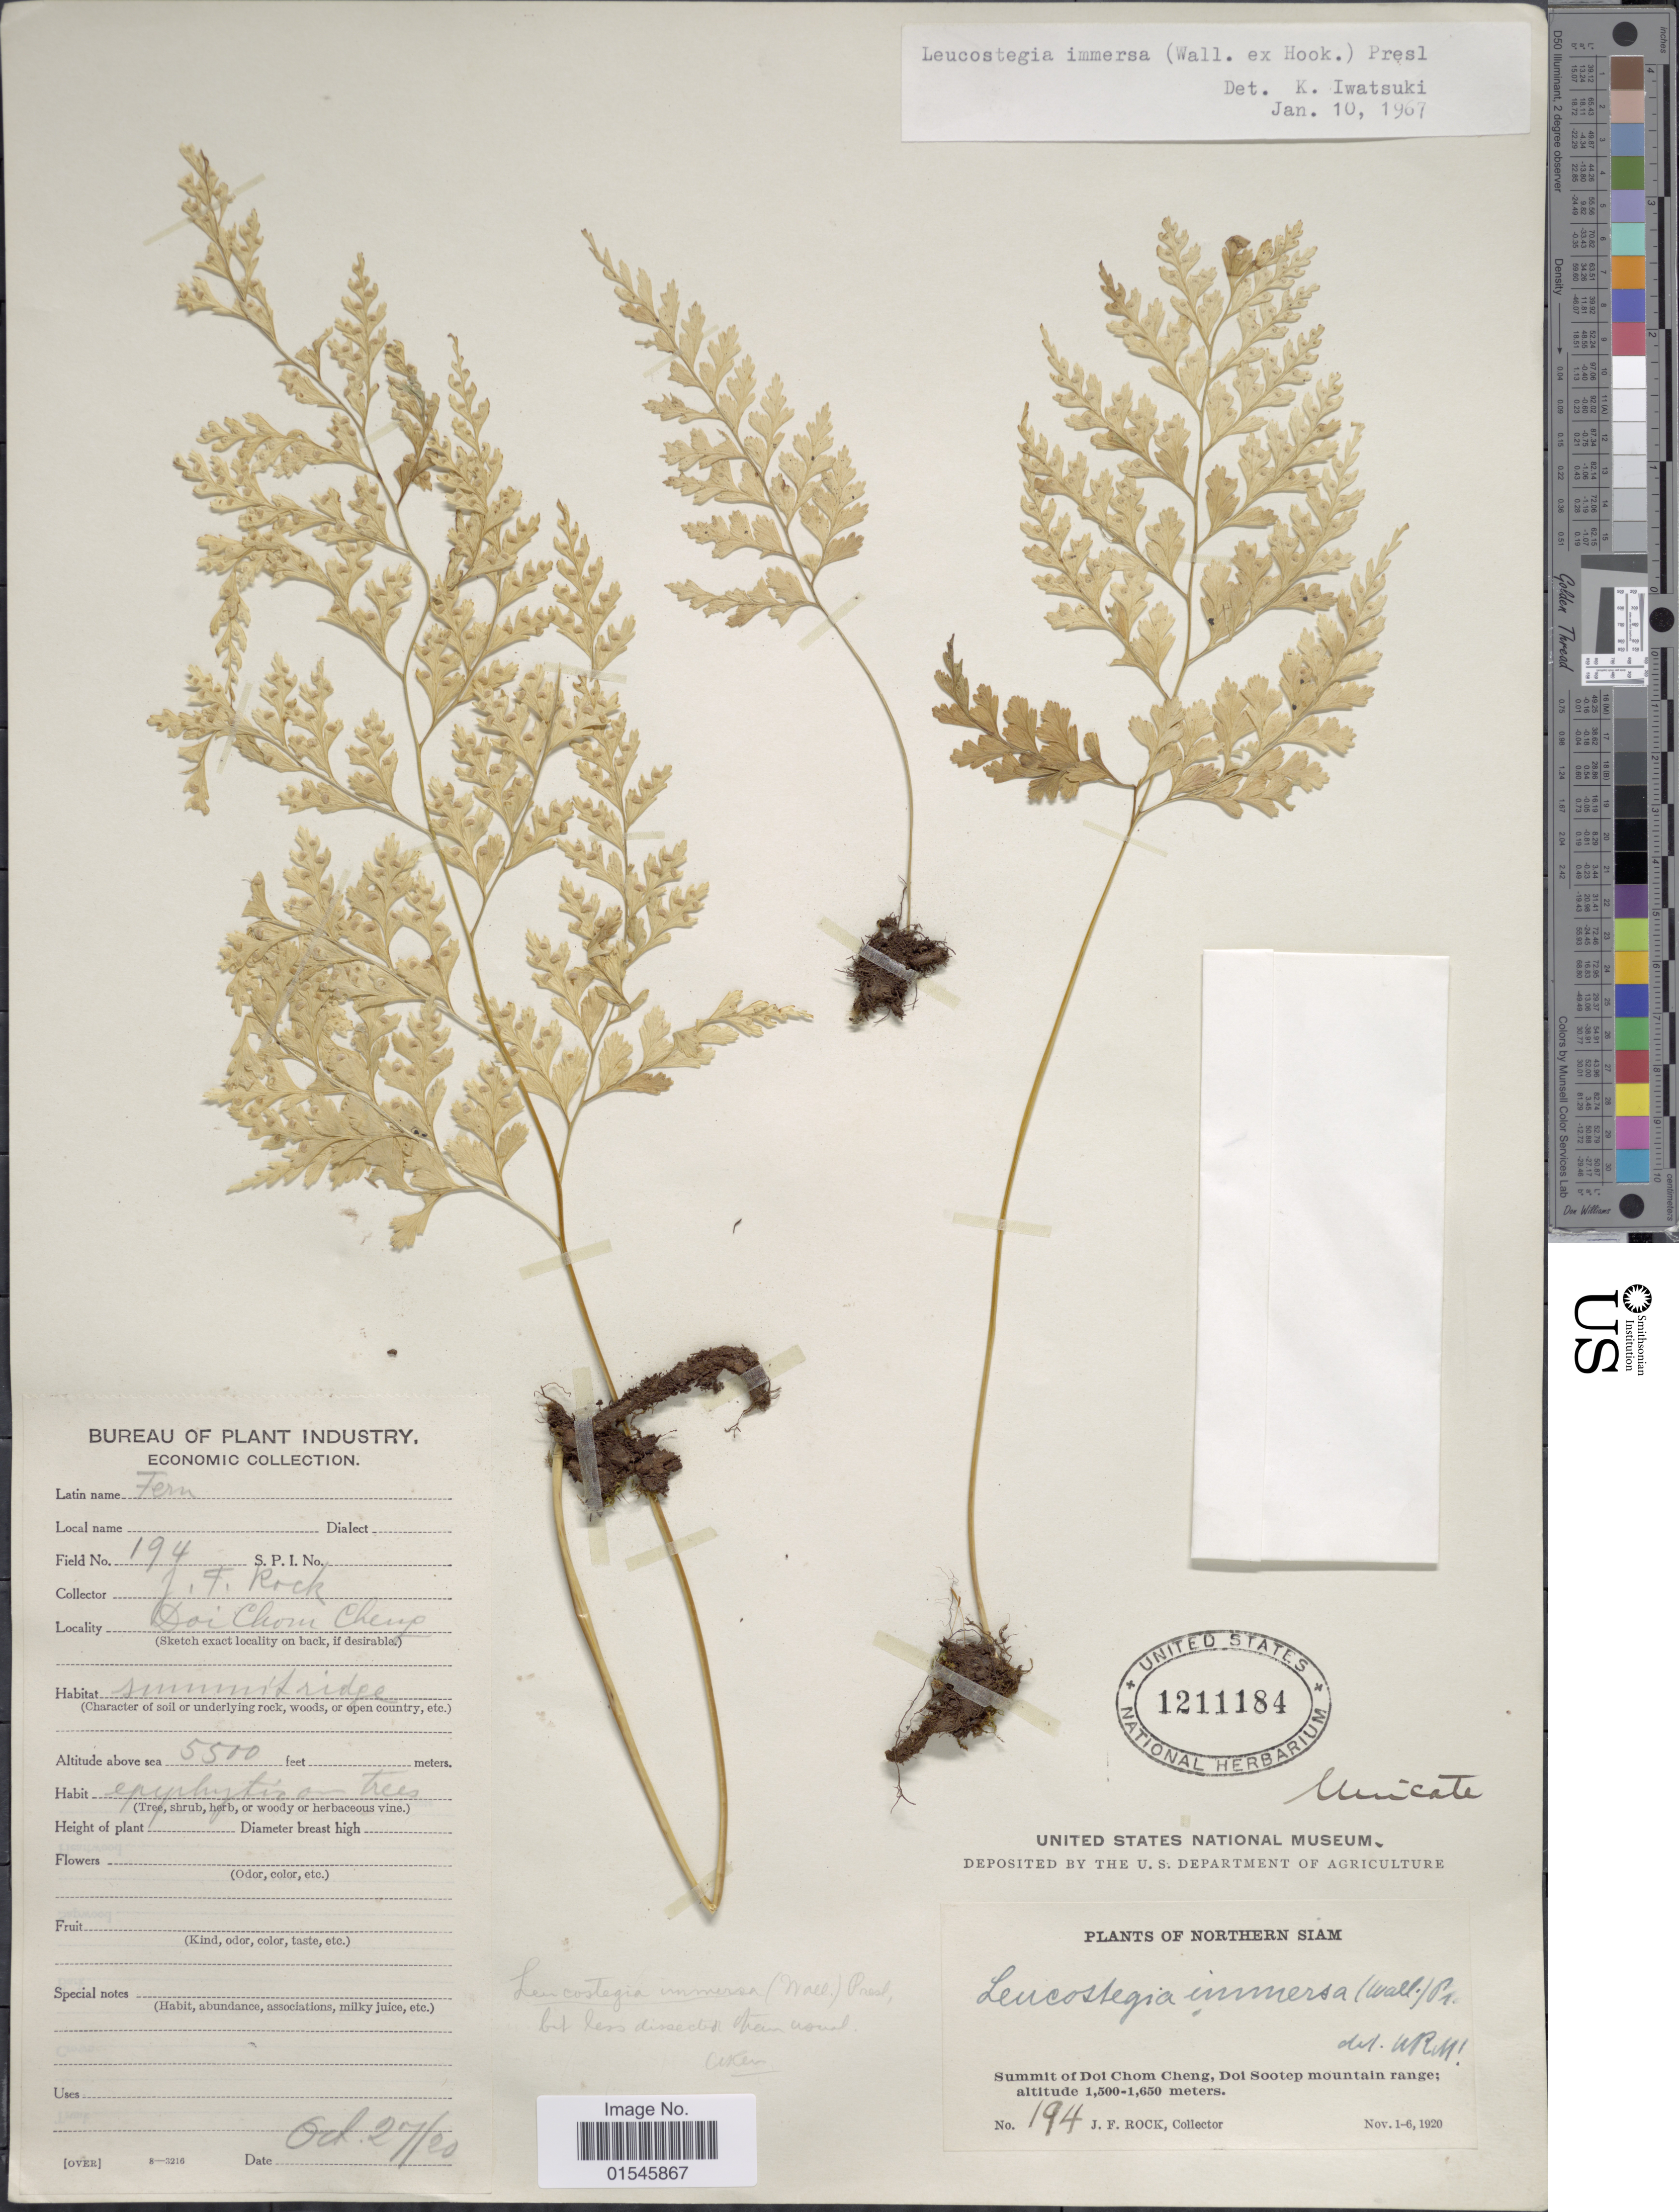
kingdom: Plantae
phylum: Tracheophyta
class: Polypodiopsida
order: Polypodiales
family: Hypodematiaceae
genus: Leucostegia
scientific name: Leucostegia truncata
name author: (D. Don) Fraser-Jenk.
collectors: J. Rock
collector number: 194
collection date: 1920-11-01/1920-11-06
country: Thailand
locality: Northern Siam, Summit of doi Chom Cheng, Doi Sootep mountain range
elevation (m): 1500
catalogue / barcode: US 1211184